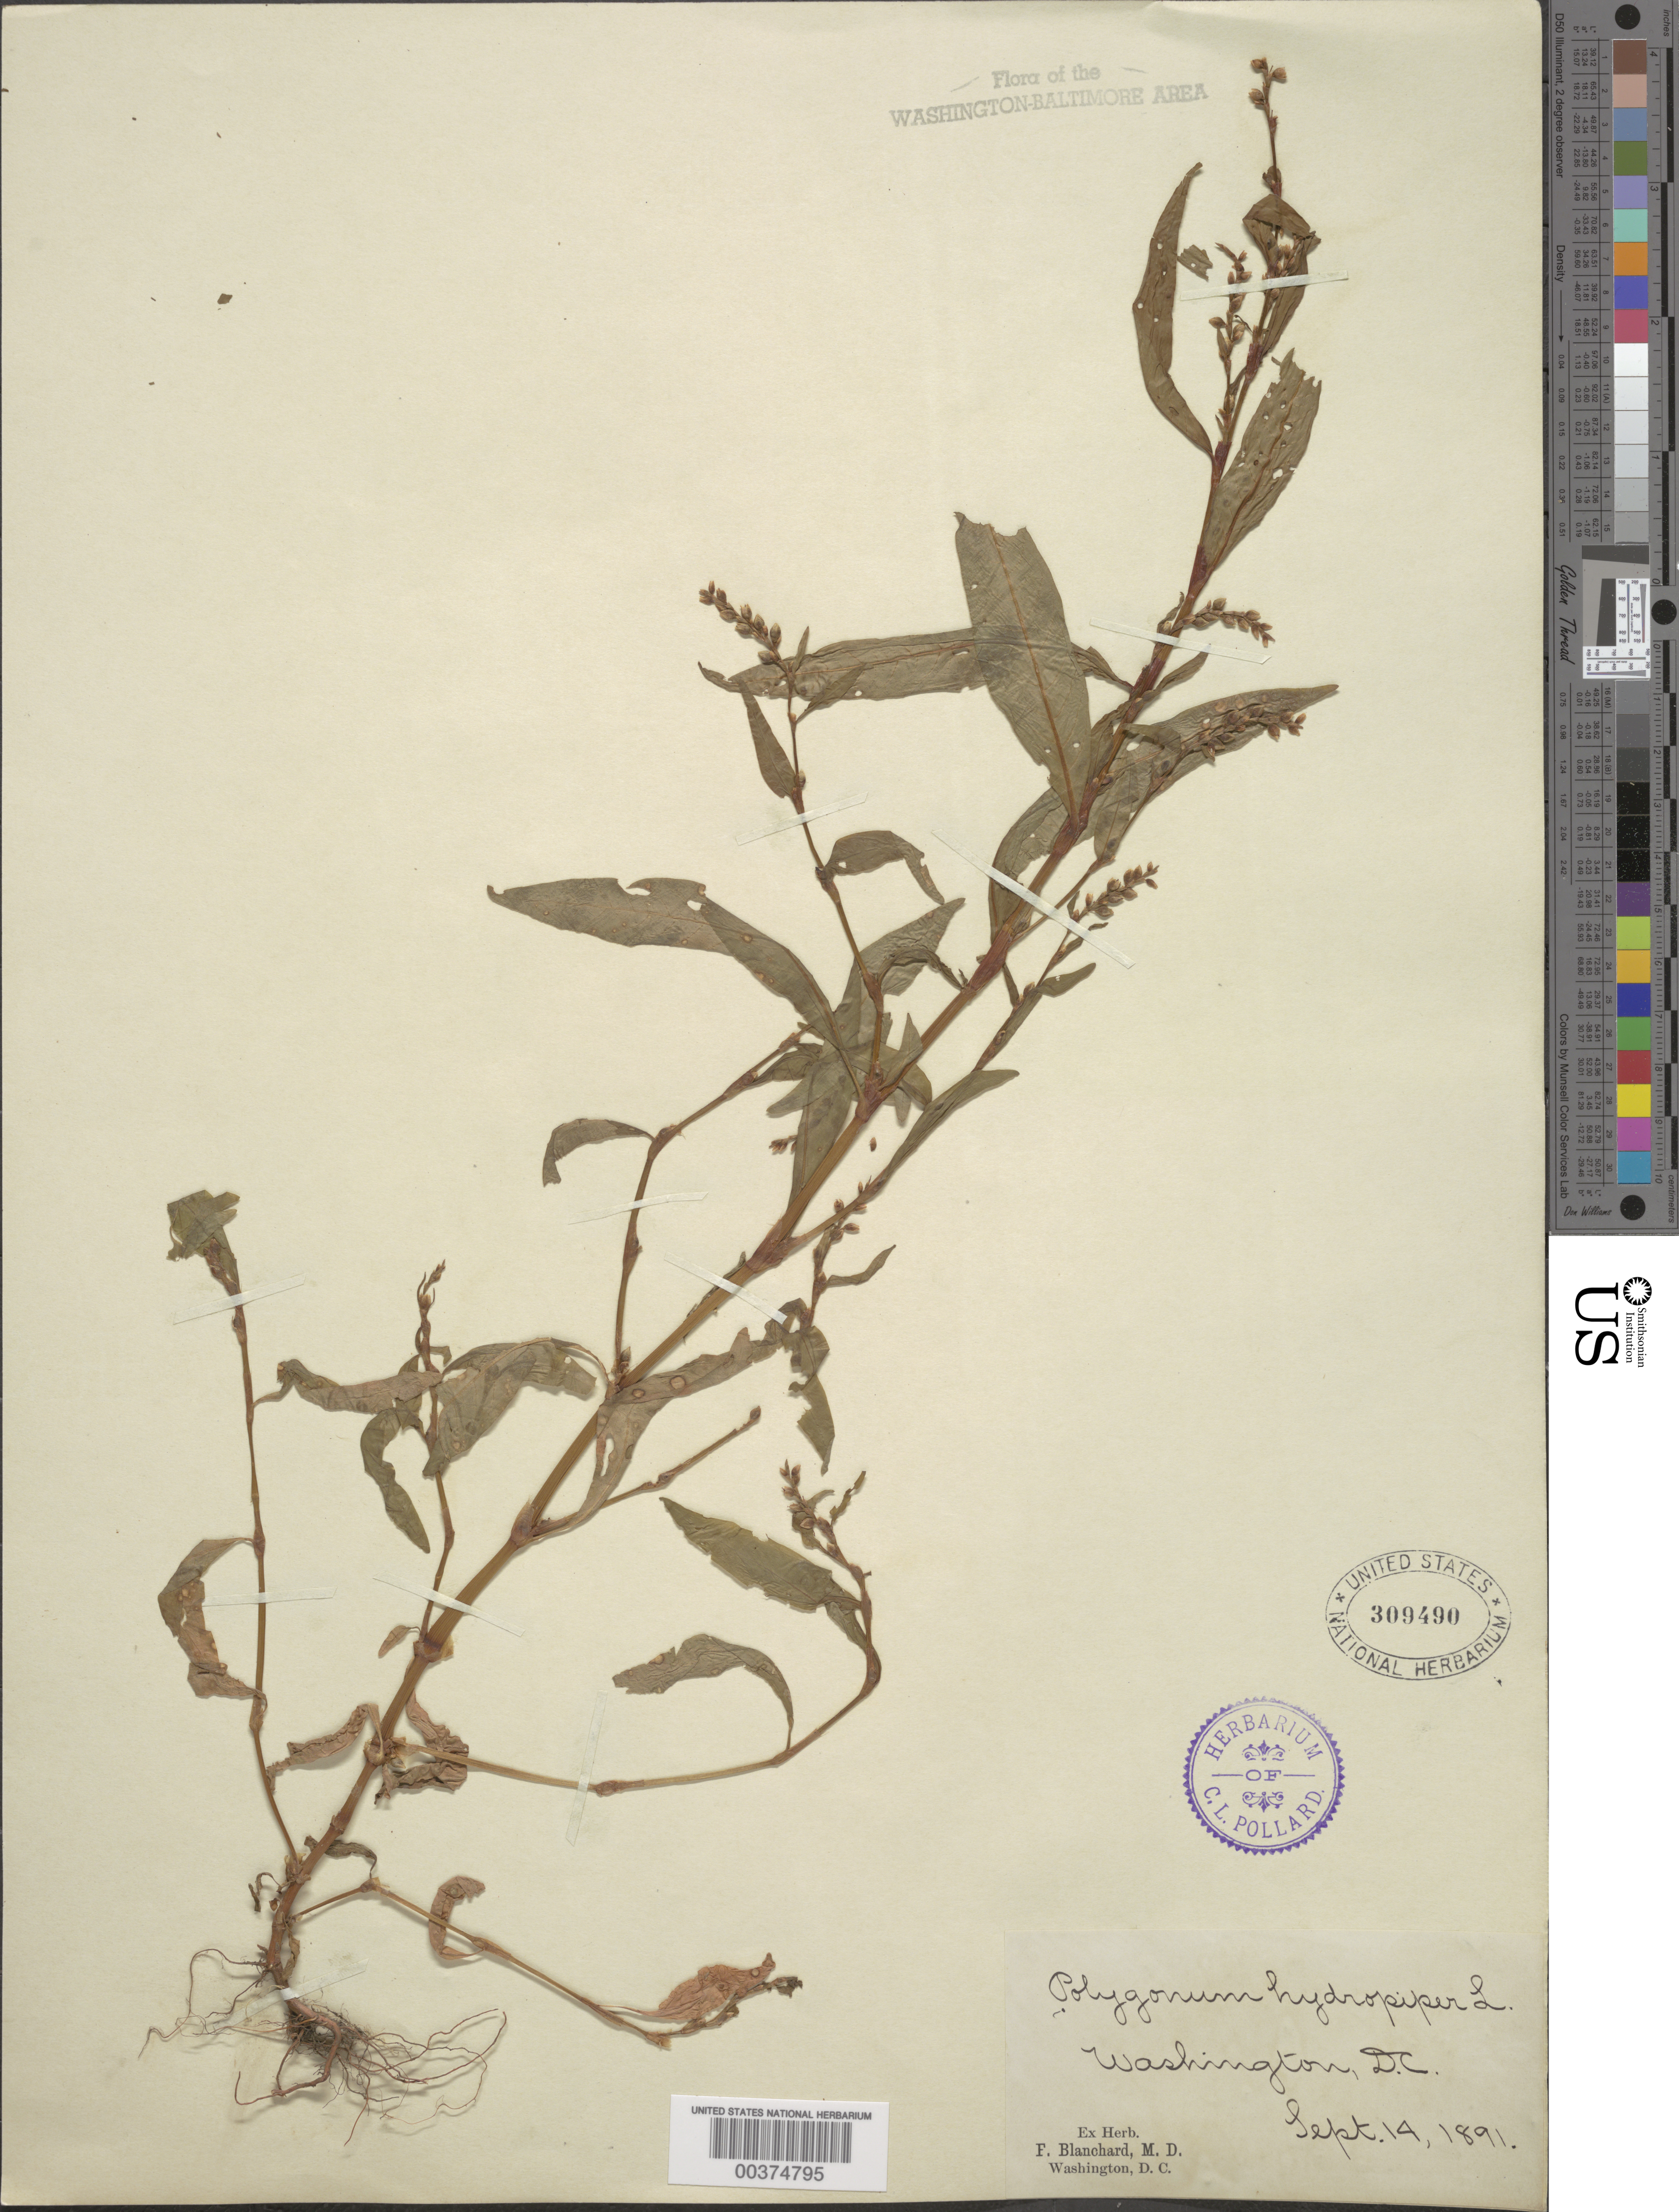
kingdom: Plantae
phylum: Tracheophyta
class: Magnoliopsida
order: Caryophyllales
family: Polygonaceae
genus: Persicaria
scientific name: Persicaria hydropiper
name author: (L.) Delarbre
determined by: Atha, D. E.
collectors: F. Blanchard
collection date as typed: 14 Sep 1891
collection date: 1891-09-14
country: United States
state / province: District of Columbia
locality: Washington DC area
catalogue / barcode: US 309490